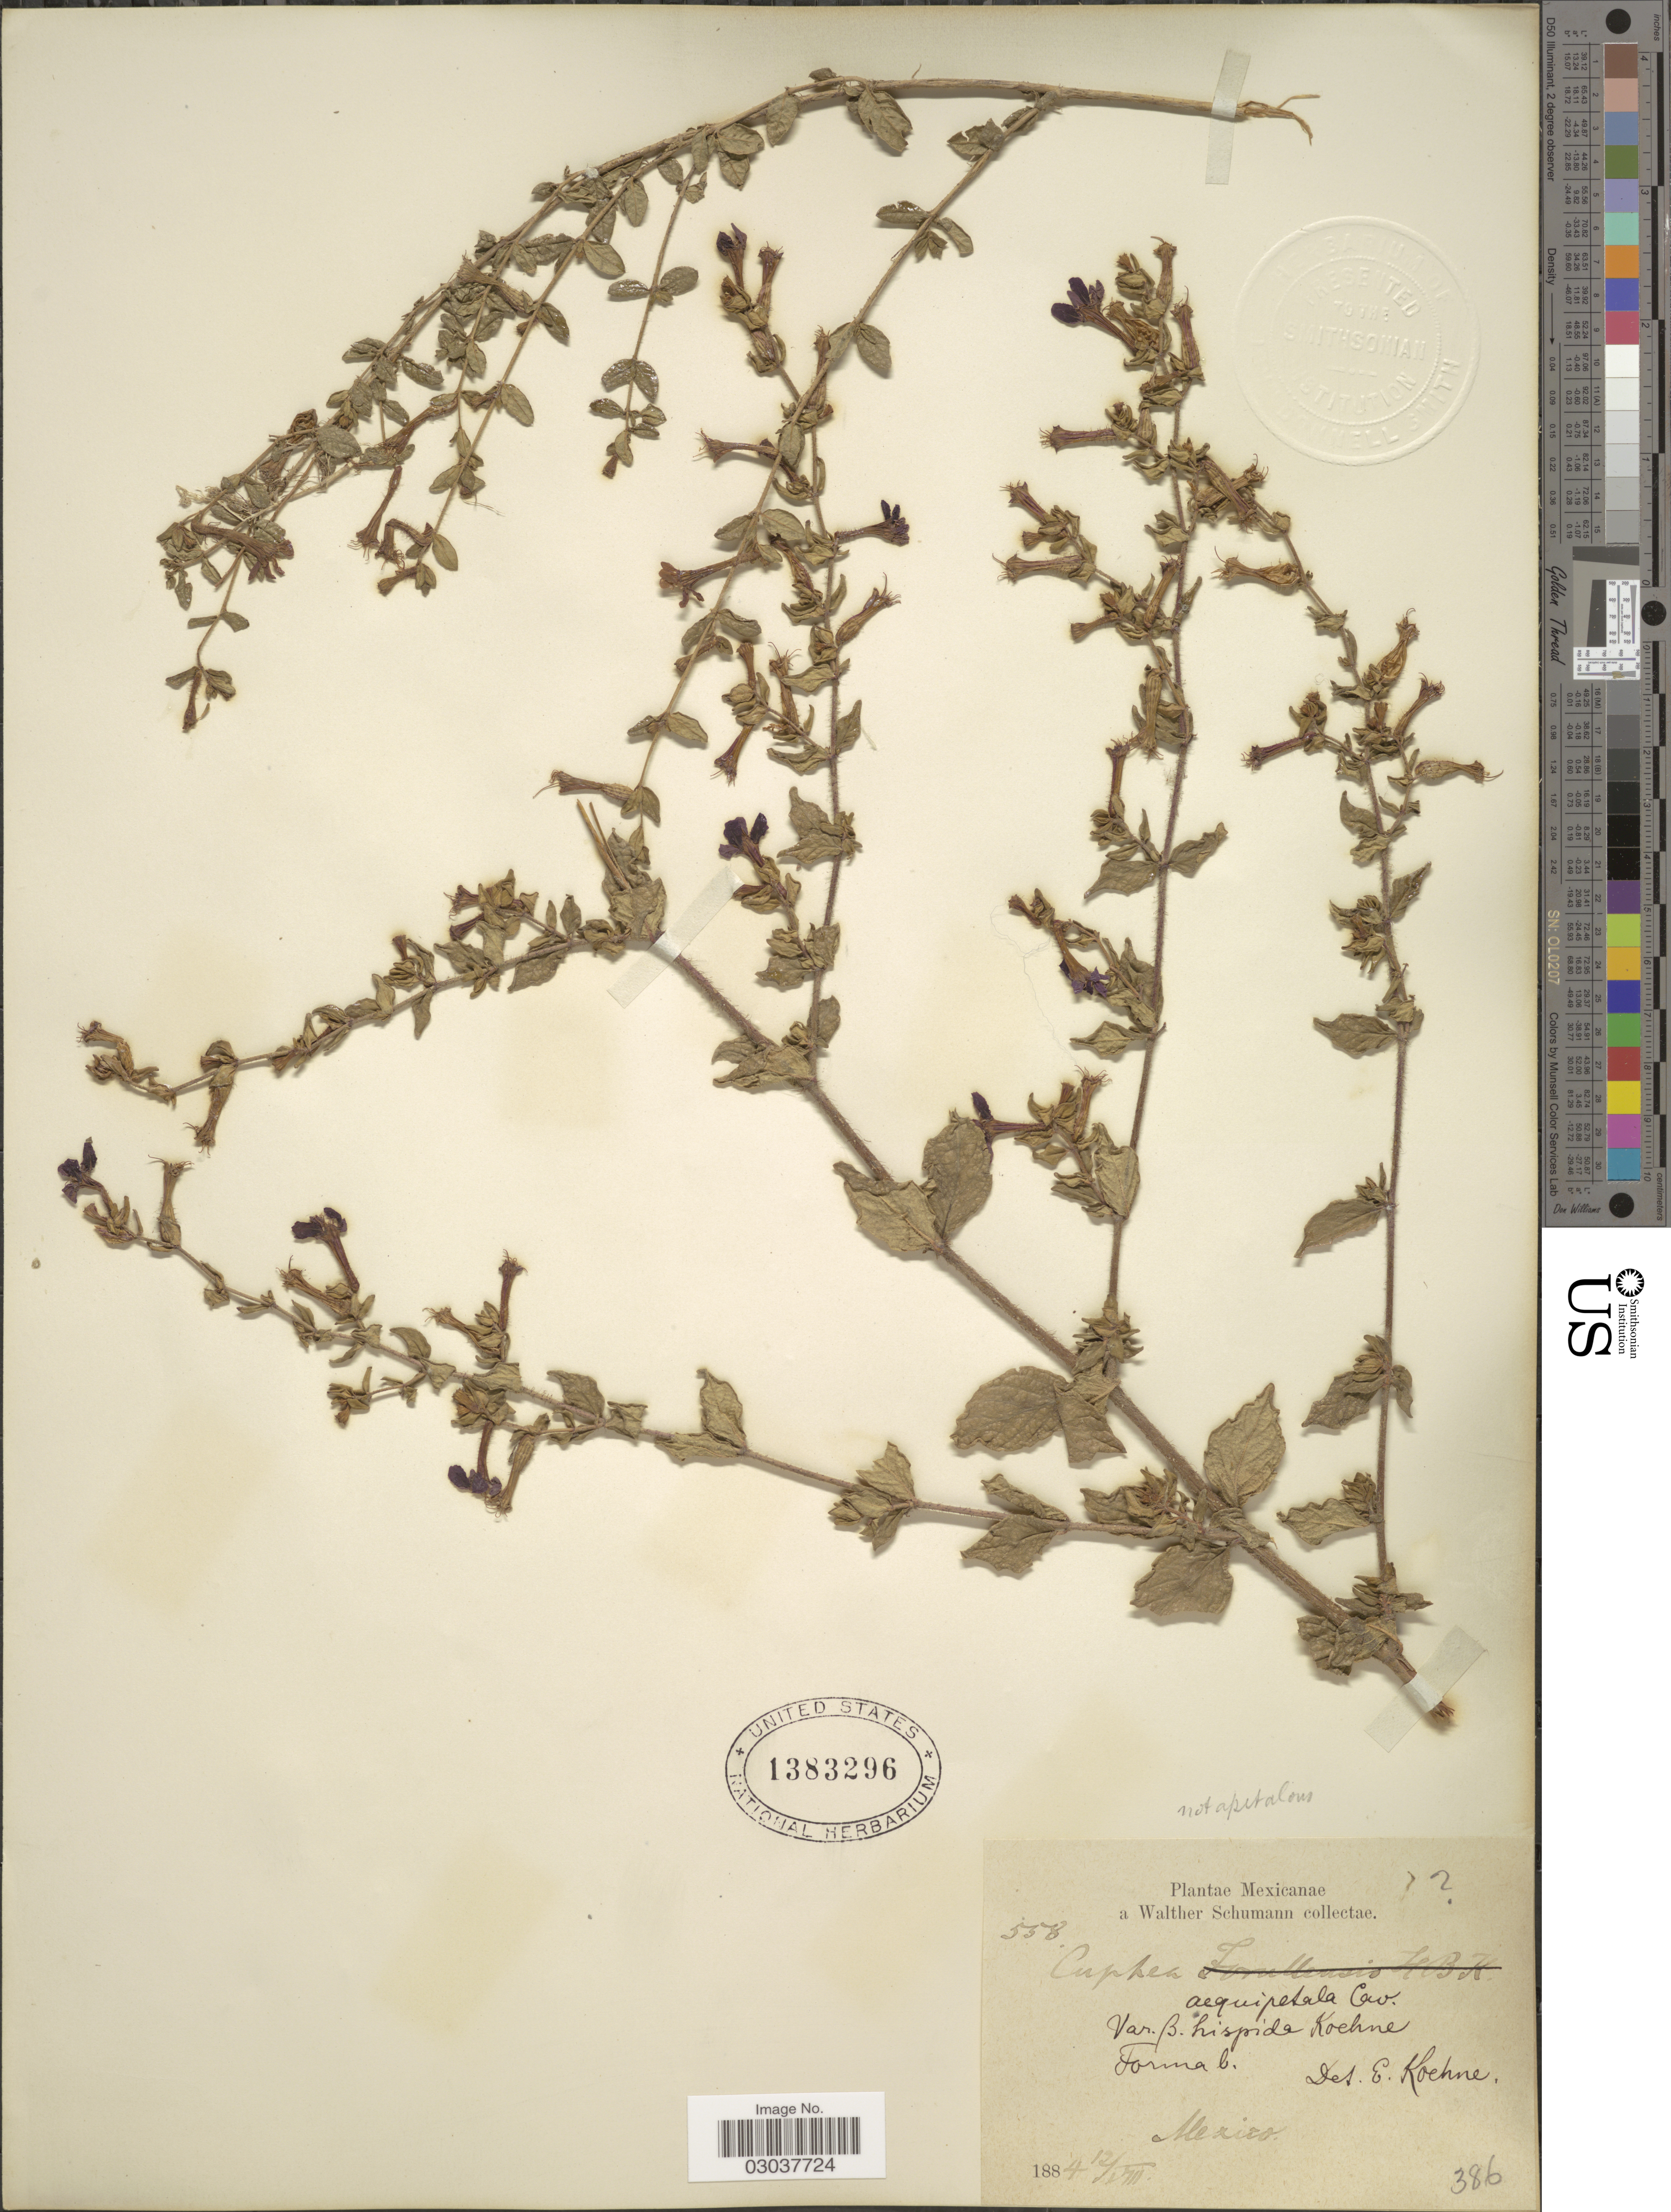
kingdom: Plantae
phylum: Tracheophyta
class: Magnoliopsida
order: Myrtales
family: Lythraceae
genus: Cuphea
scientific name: Cuphea aequipetala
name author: Cav.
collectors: W. Schumann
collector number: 558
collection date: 1884-08-12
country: Mexico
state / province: México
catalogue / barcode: US 1383296